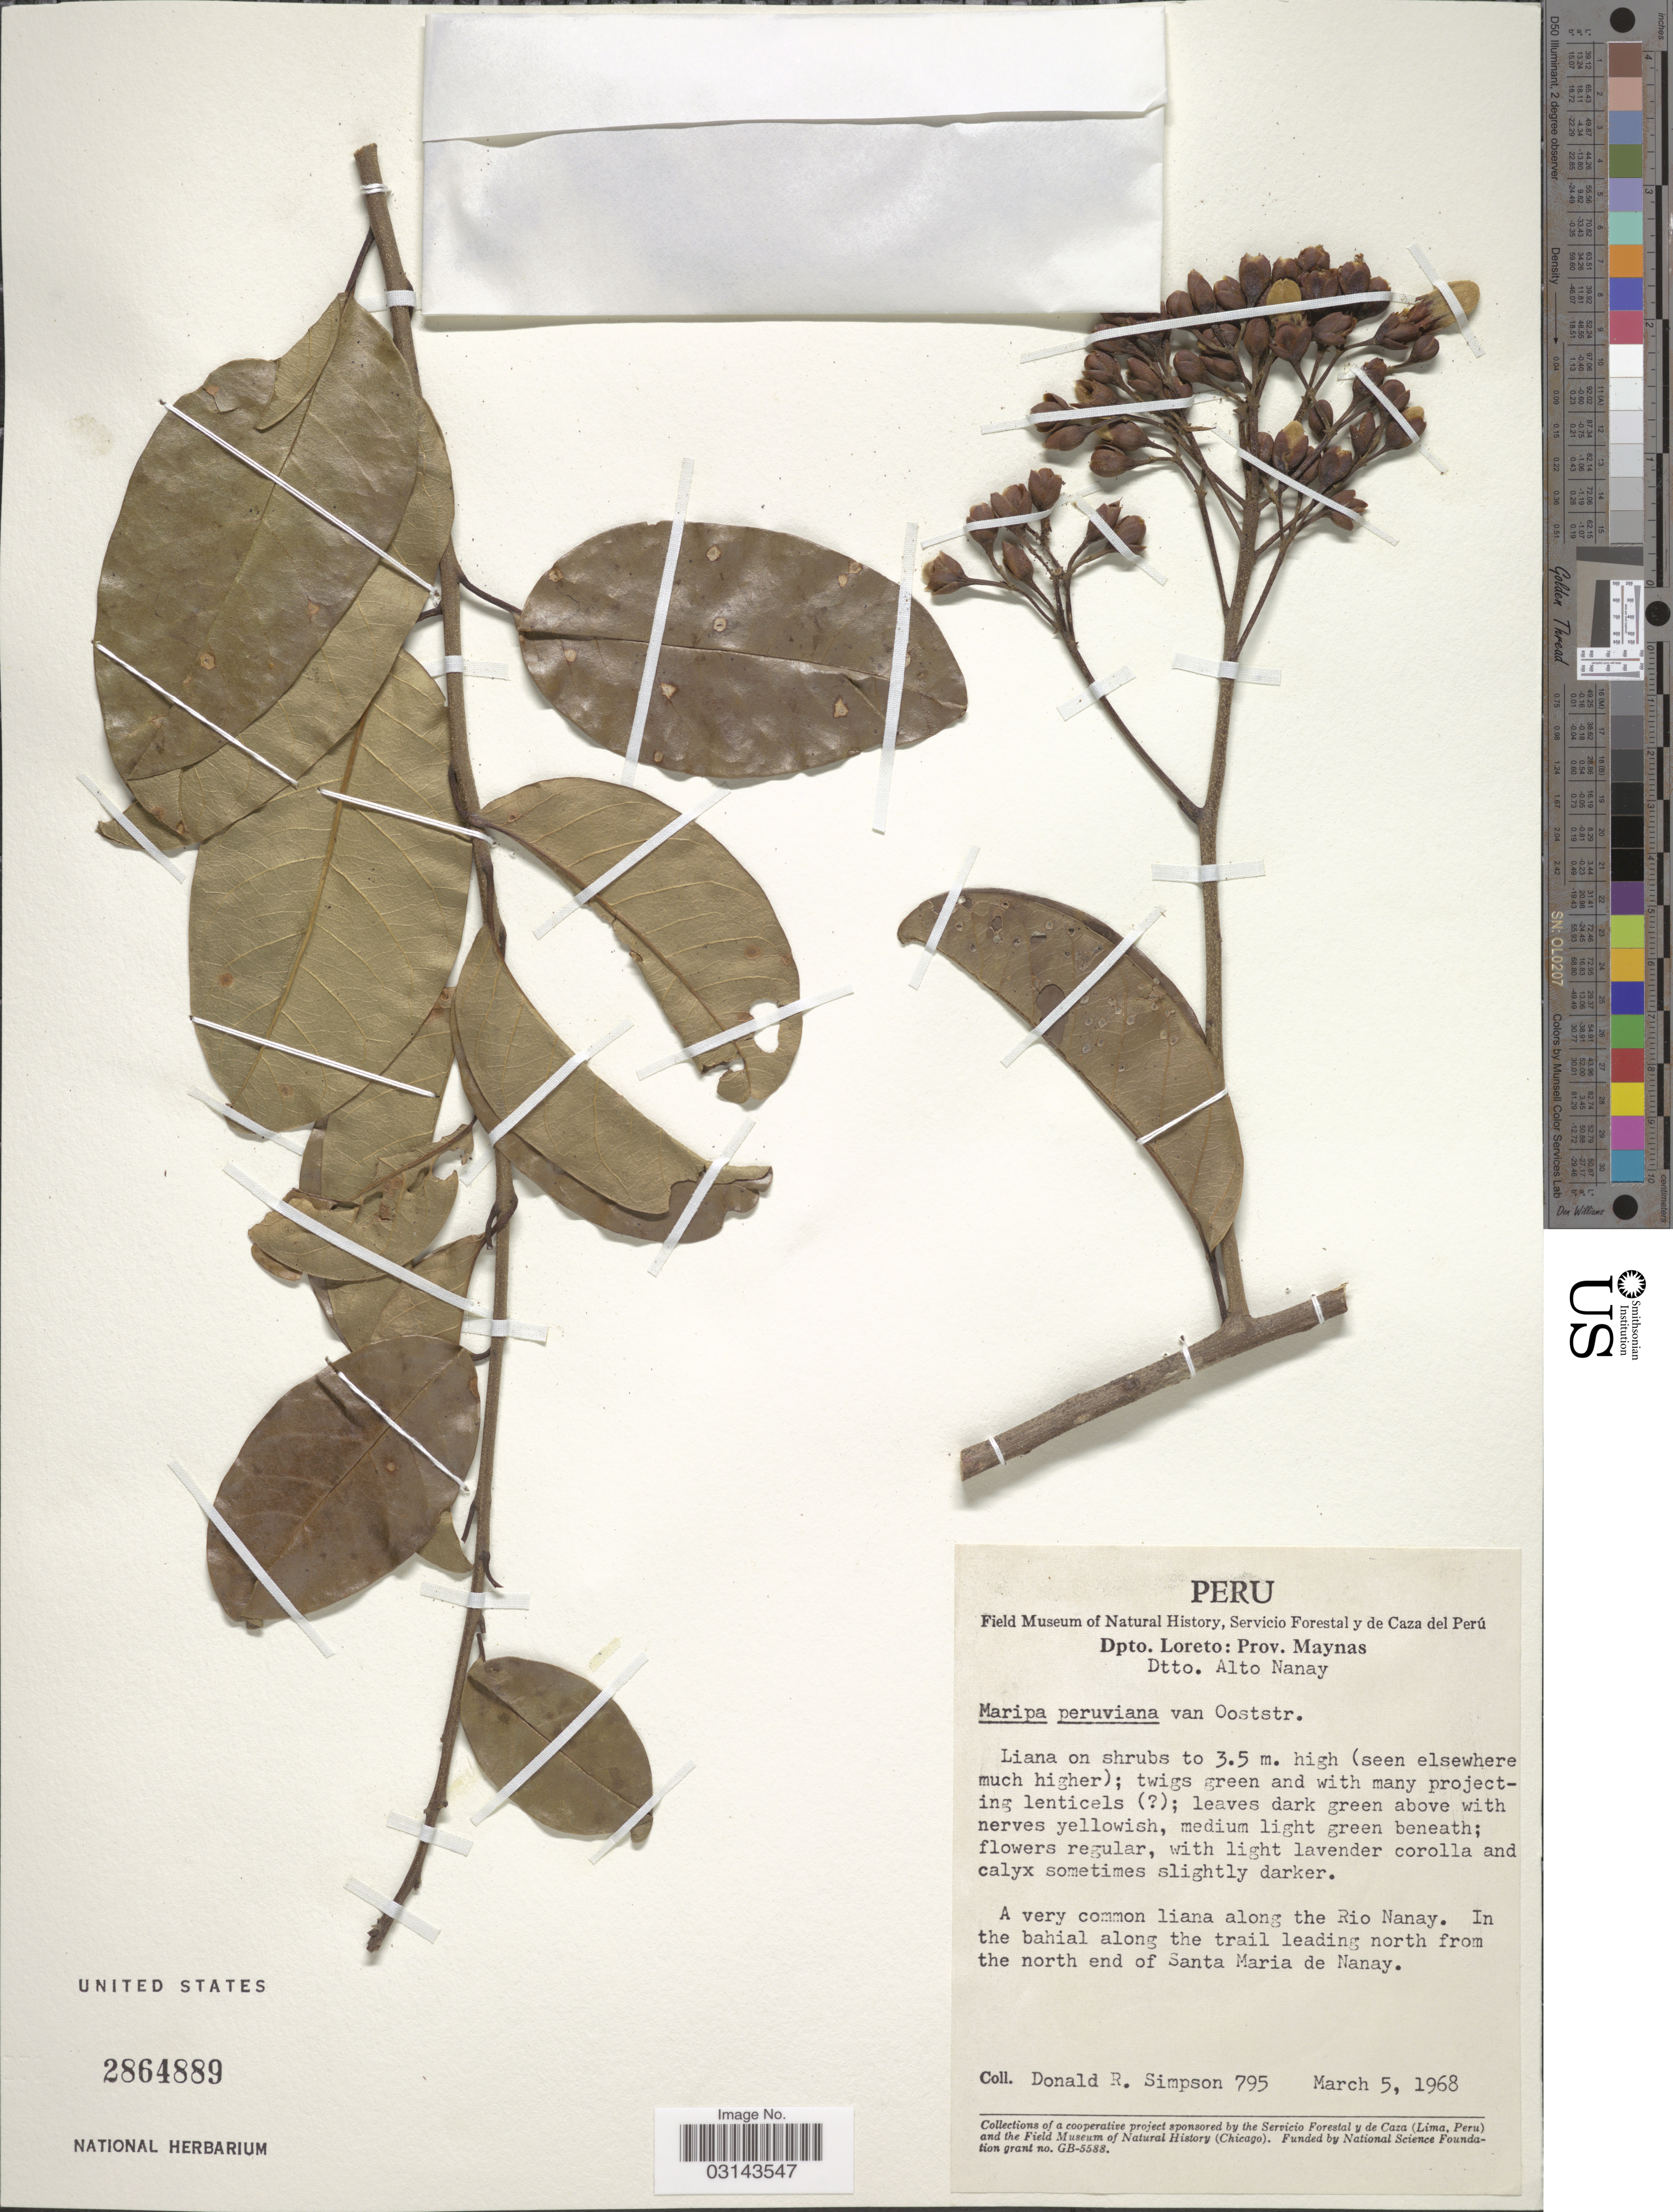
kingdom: Plantae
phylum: Tracheophyta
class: Magnoliopsida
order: Solanales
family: Convolvulaceae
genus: Maripa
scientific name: Maripa peruviana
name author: Ooststr.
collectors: D. R. Simpson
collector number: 795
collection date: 1968-03-05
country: Peru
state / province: Loreto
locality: Dpto. Loreto: Prov. Maynas. Dtto. Alto Nanay. A very common liana along the Rio Nanay. In the bahial along the trail leading north from the north end of Santa Maria de Nanay.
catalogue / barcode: US 2864889